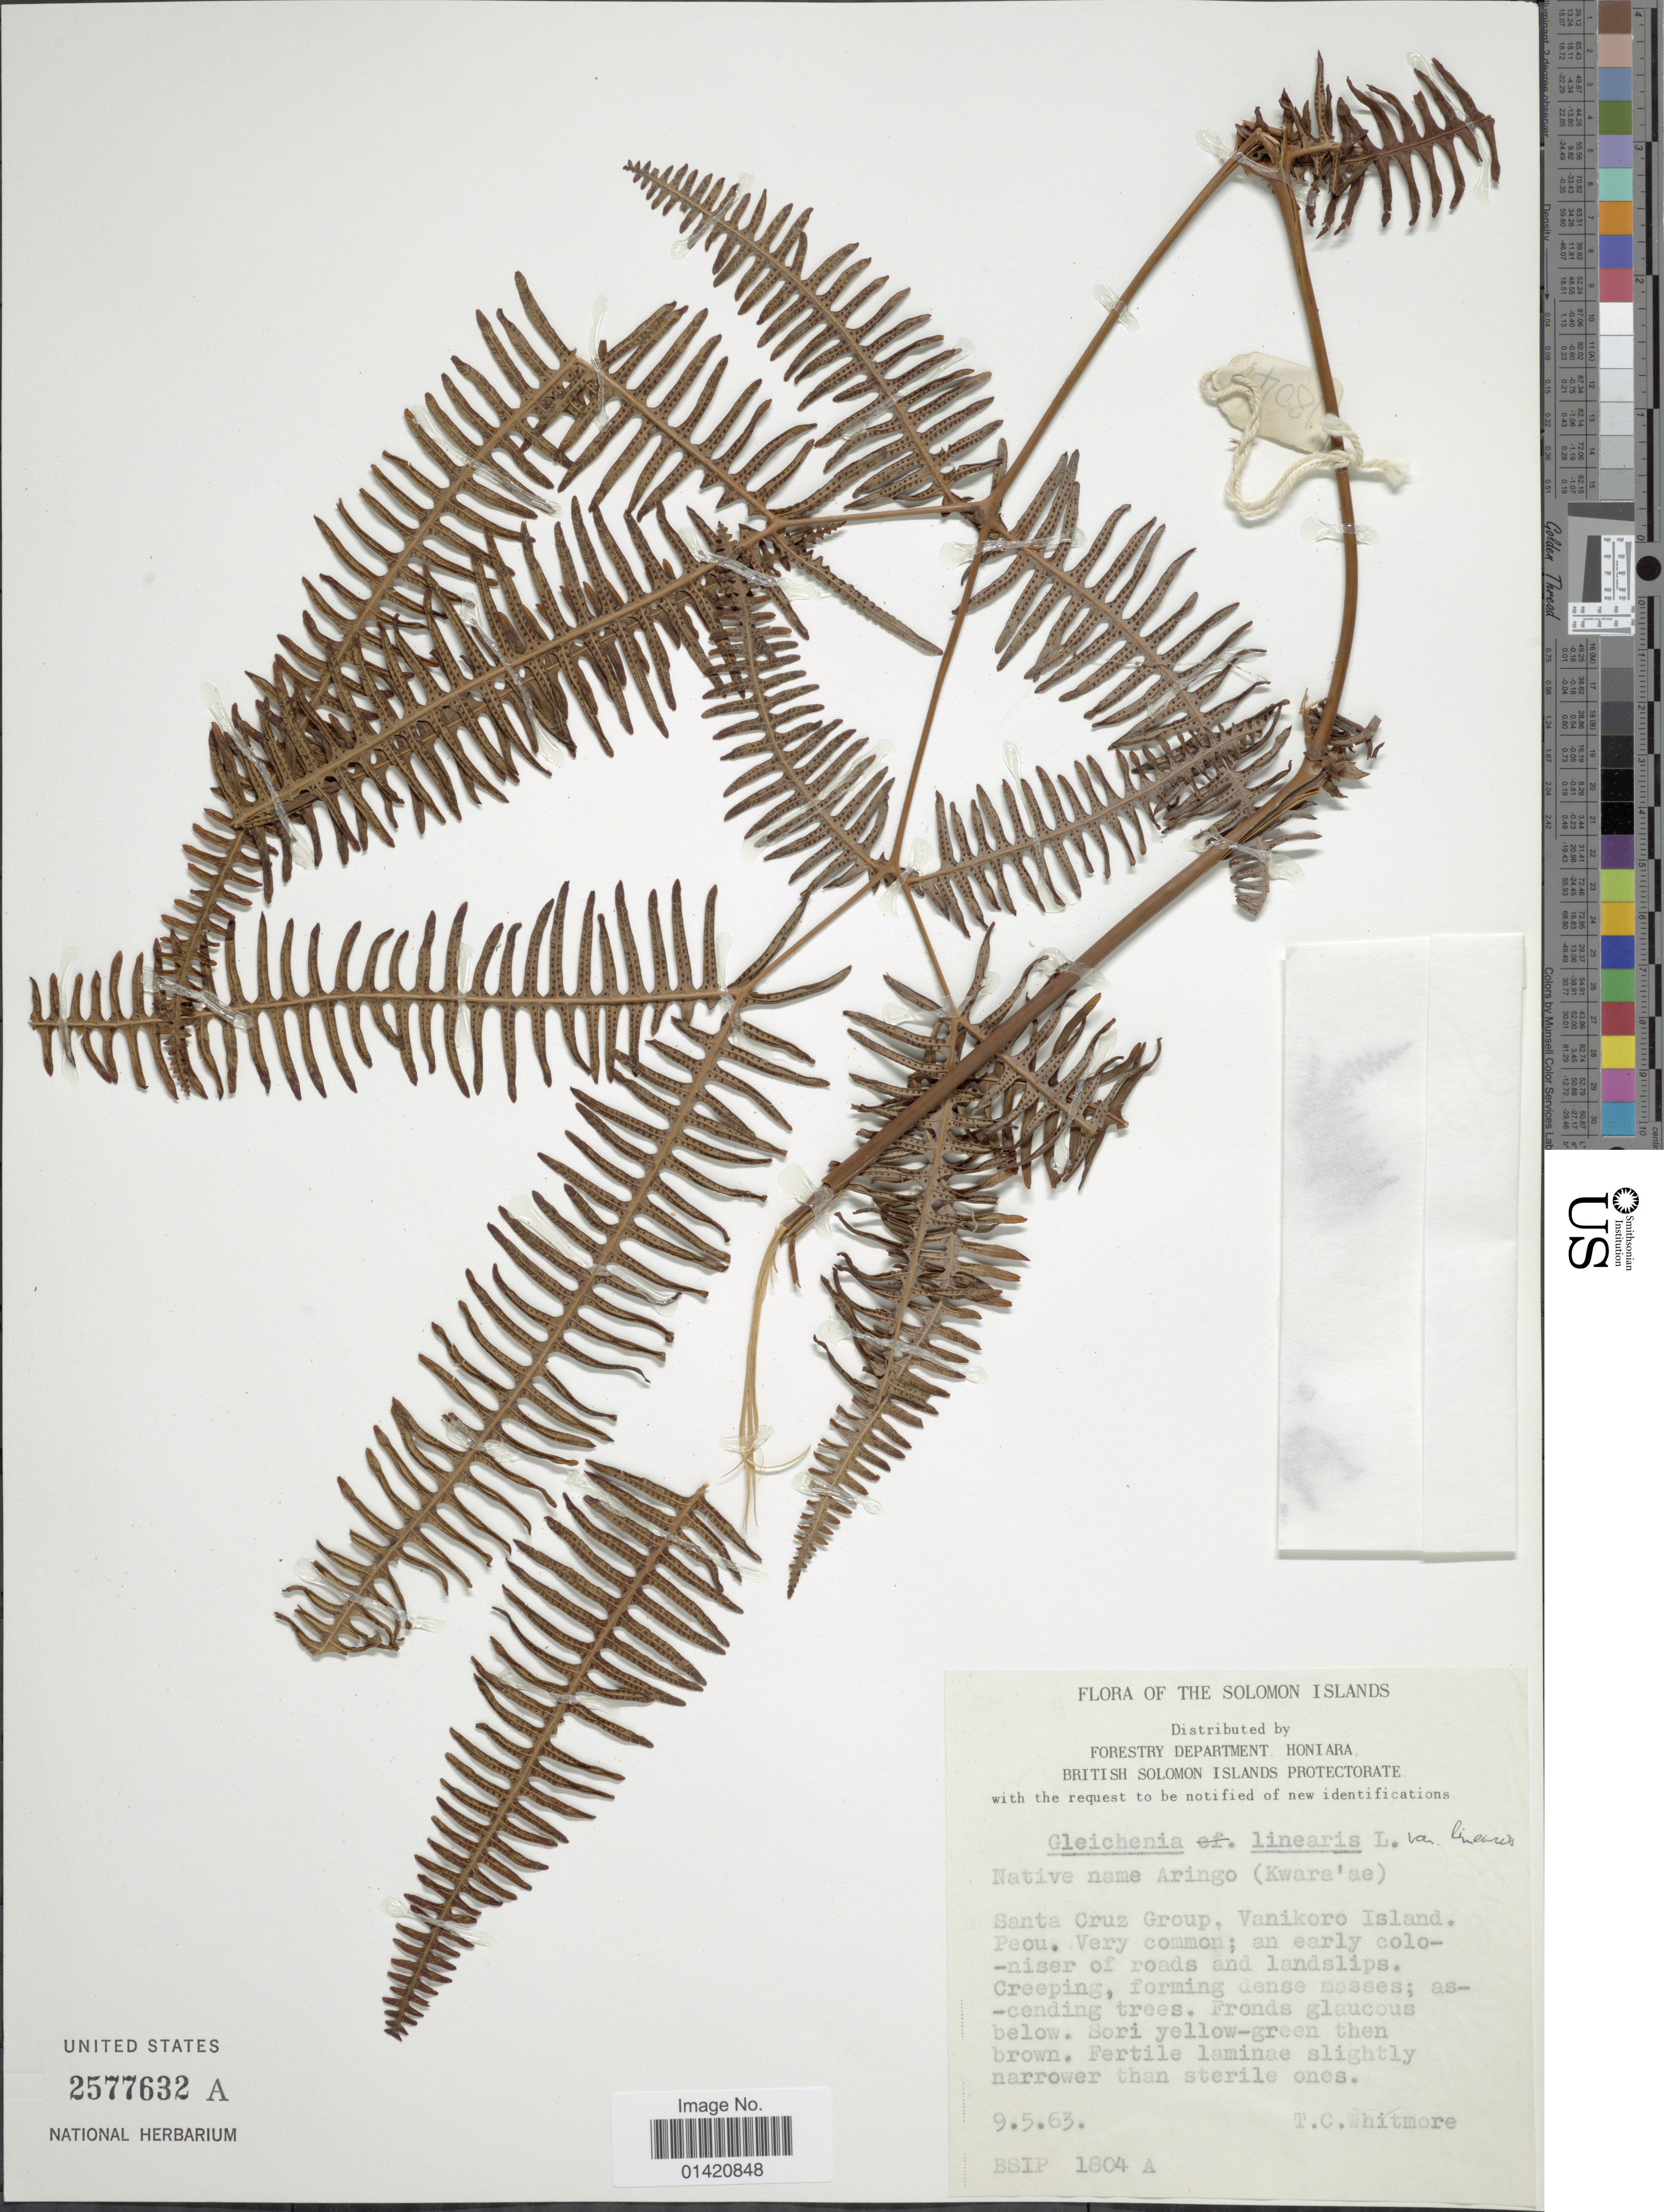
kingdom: Plantae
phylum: Tracheophyta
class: Polypodiopsida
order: Gleicheniales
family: Gleicheniaceae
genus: Dicranopteris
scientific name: Dicranopteris linearis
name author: (Burm. f.) Underw.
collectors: T. C. Whitmore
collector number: BSIP 1804 A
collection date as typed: Transcribed d/m/y: 9/5/63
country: Solomon Islands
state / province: Santa Cruz Is.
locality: Santa Cruz Group, Vanikoro Island. Peou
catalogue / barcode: US 2577632A